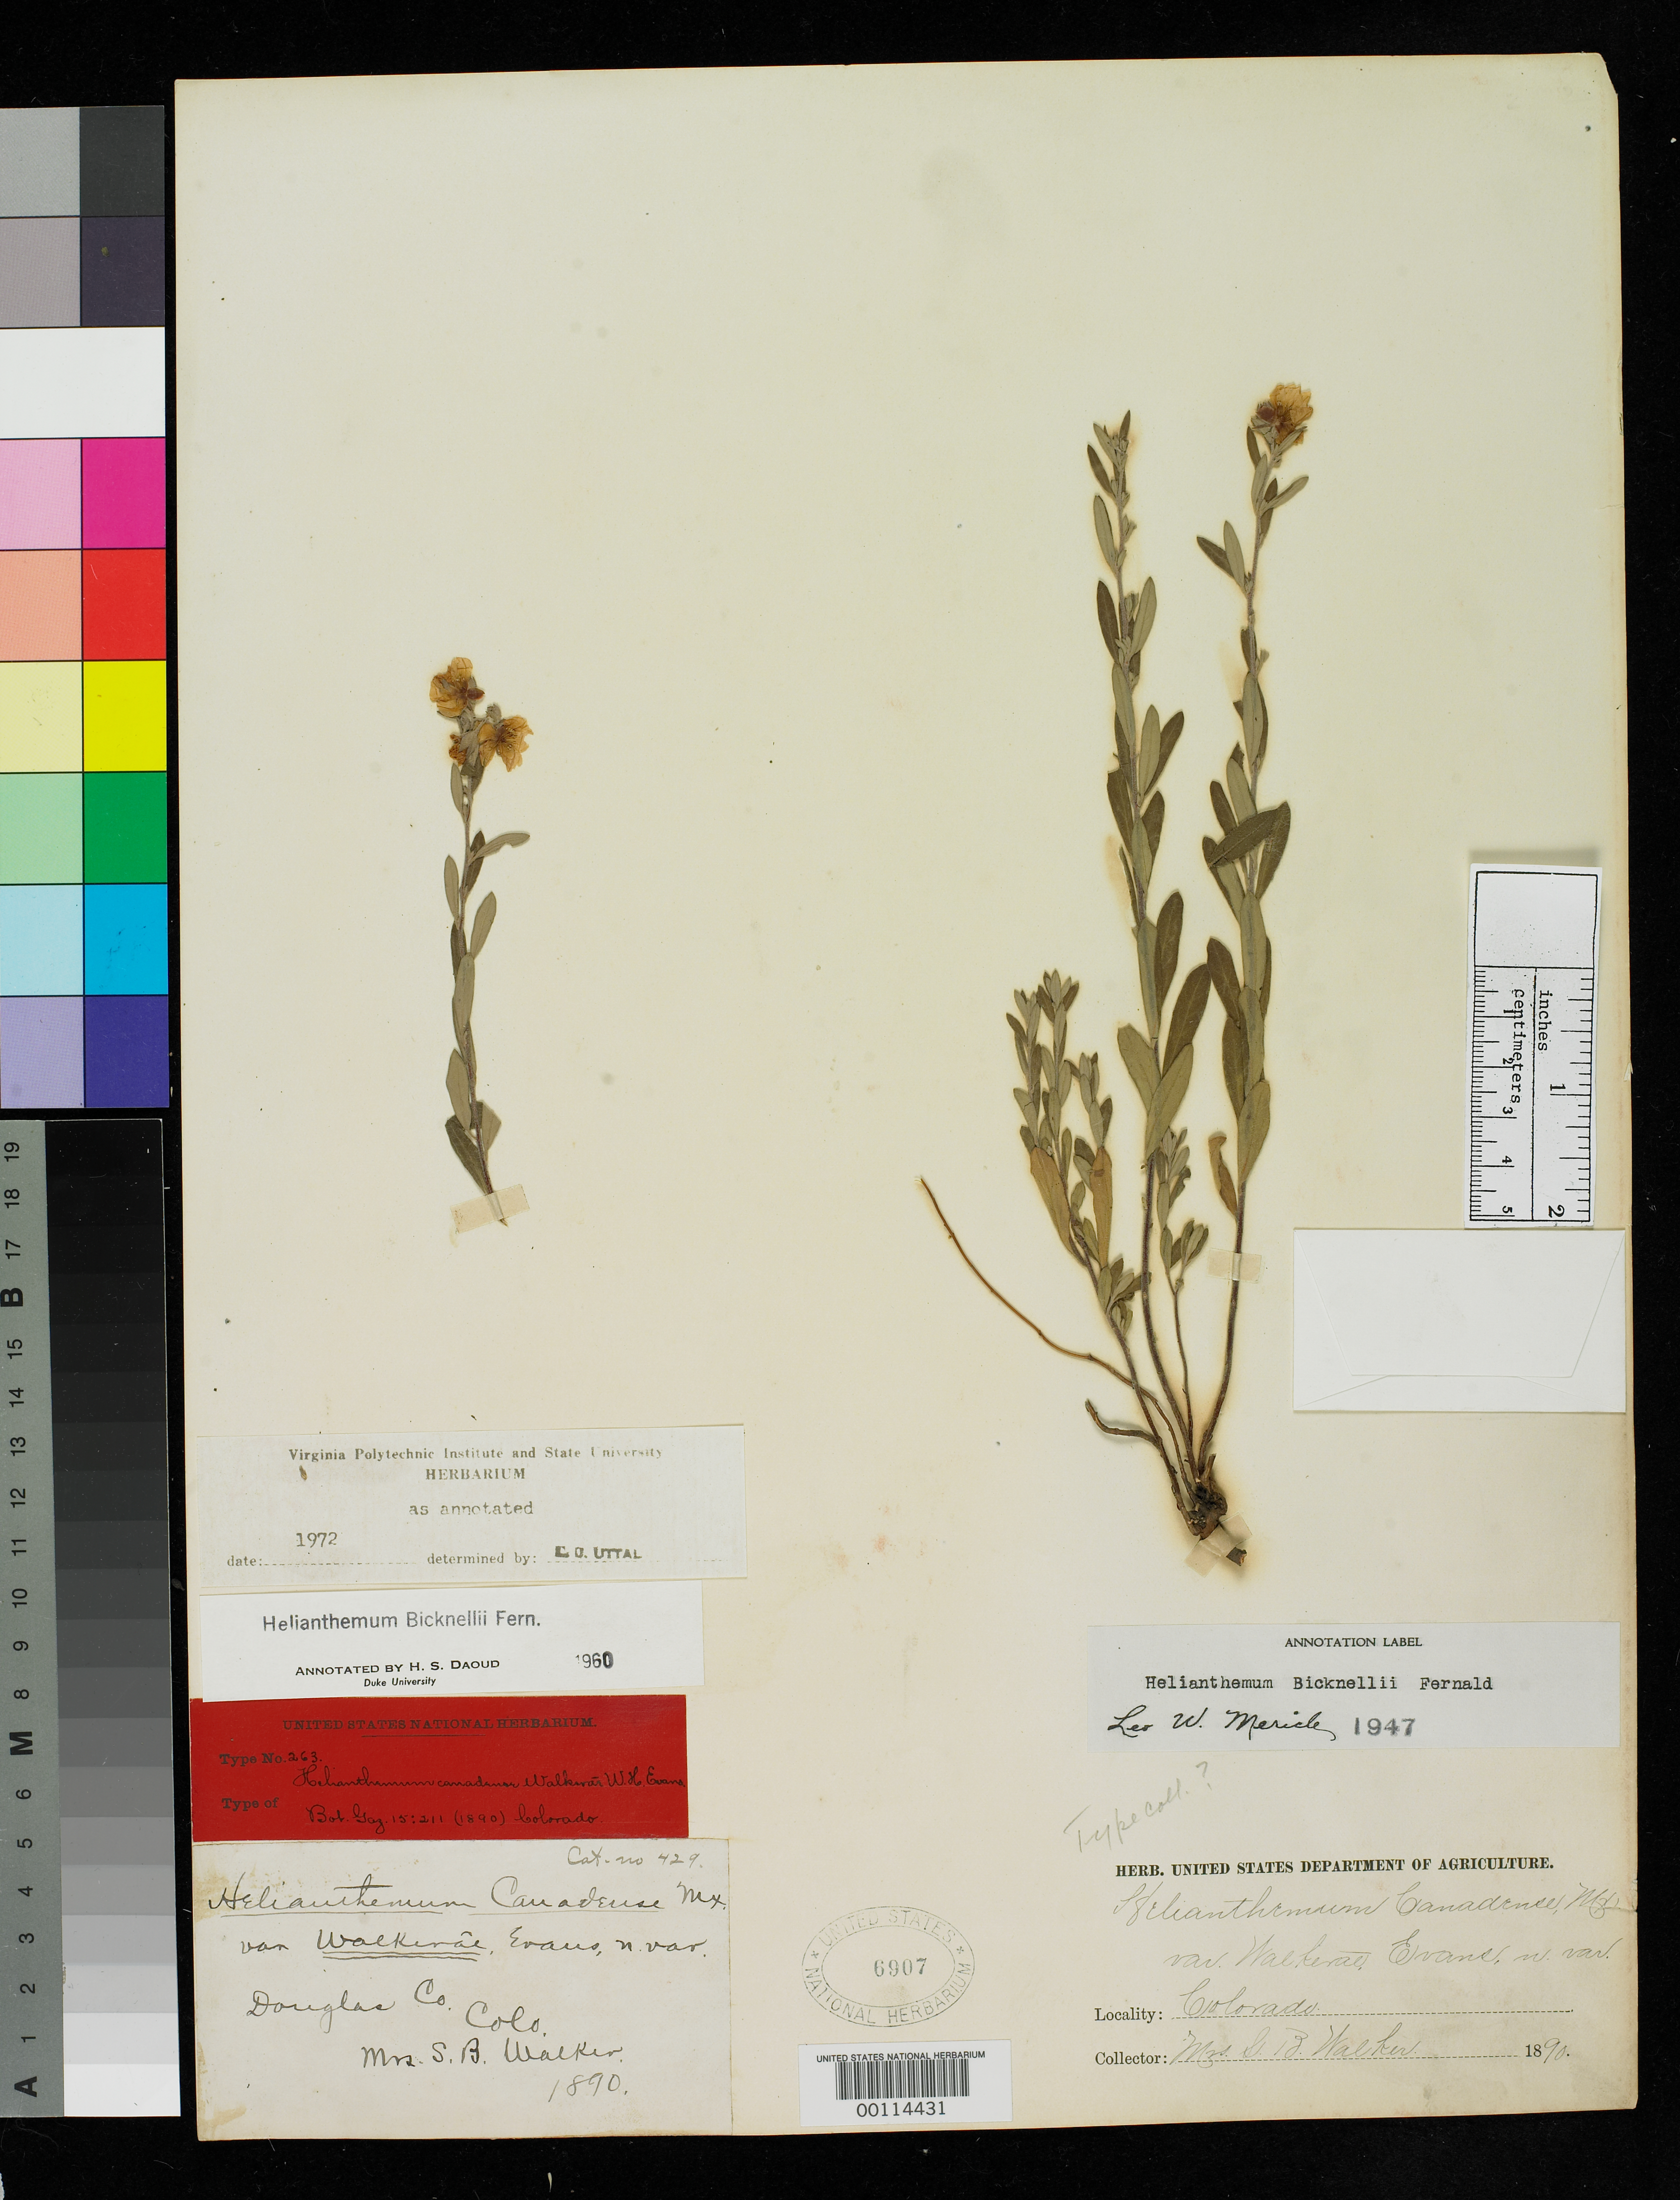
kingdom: Plantae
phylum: Tracheophyta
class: Magnoliopsida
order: Malvales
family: Cistaceae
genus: Helianthemum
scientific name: Helianthemum canadense var. walkerae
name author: W.H. Evans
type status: Type Collection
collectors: S. Walker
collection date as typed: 1889 and -- --- 1890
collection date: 1889,1890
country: United States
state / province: Colorado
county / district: Douglas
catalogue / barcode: US 6907